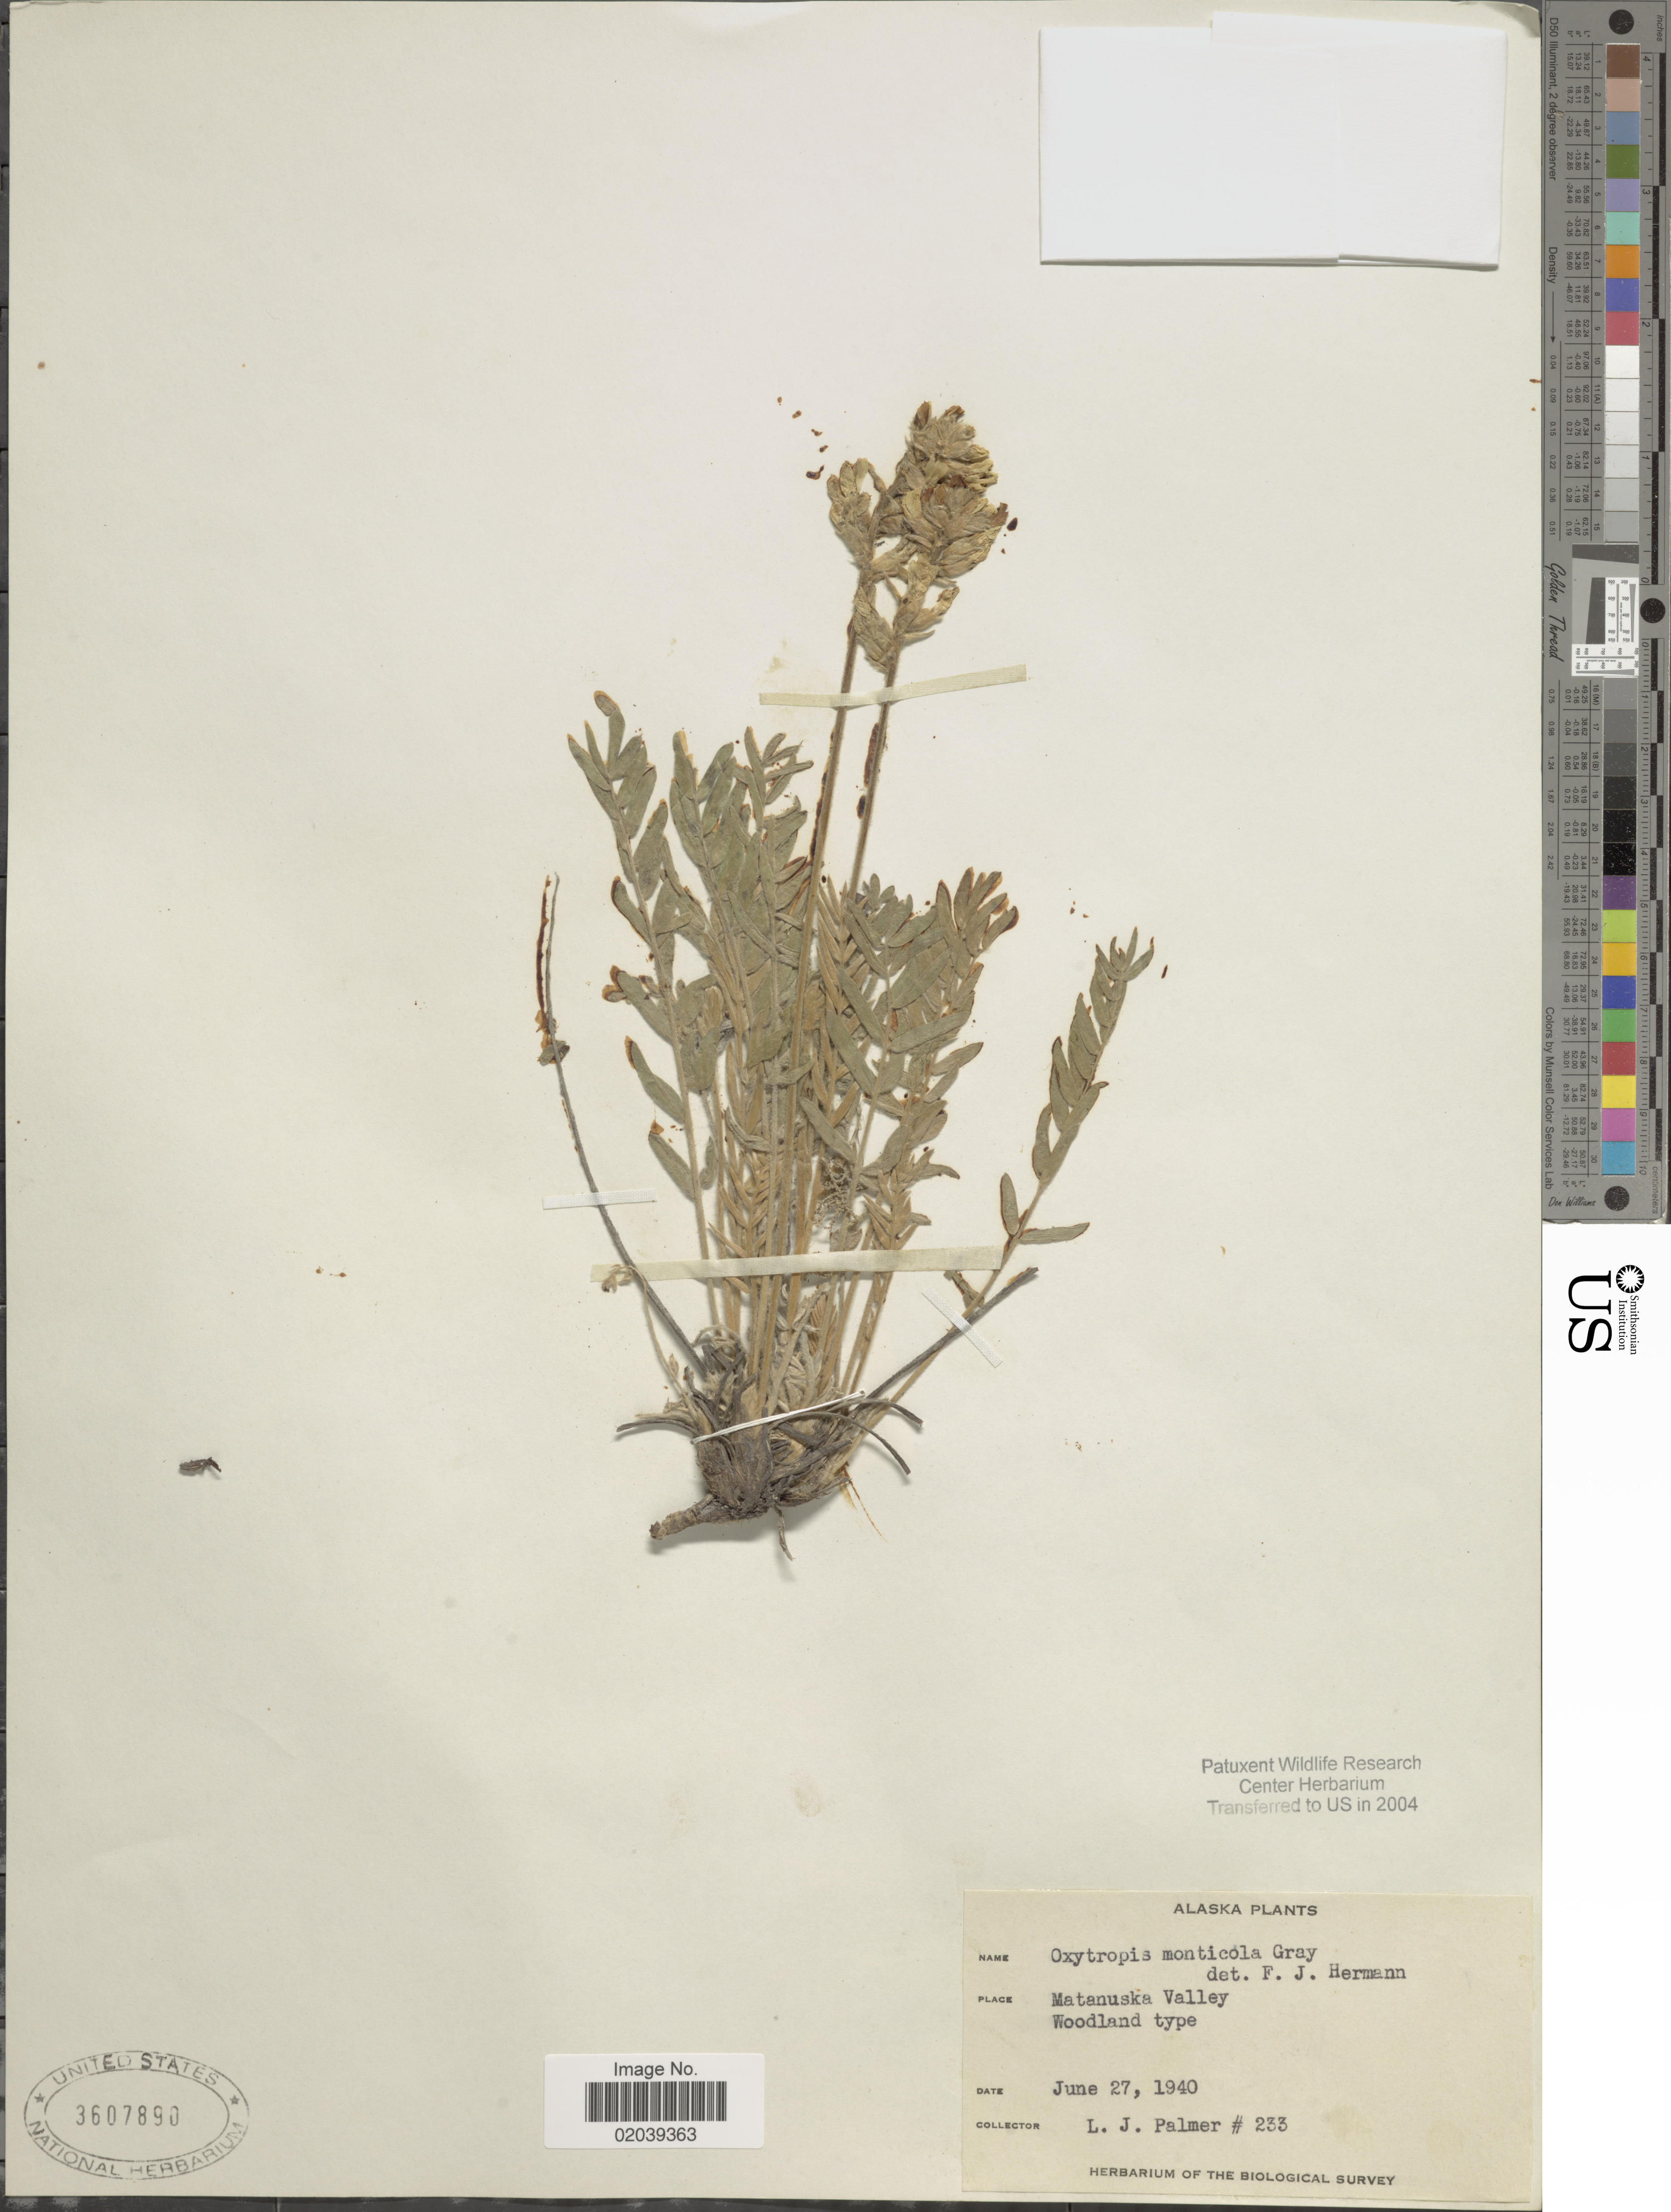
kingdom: Plantae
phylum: Tracheophyta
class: Magnoliopsida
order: Fabales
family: Fabaceae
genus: Oxytropis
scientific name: Oxytropis campestris var. gracilis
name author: (A. Nelson) Barneby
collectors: L. J. Palmer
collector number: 233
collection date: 1940-06-27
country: United States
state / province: Alaska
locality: Matanuska Valley. Woodland type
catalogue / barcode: US 3607890